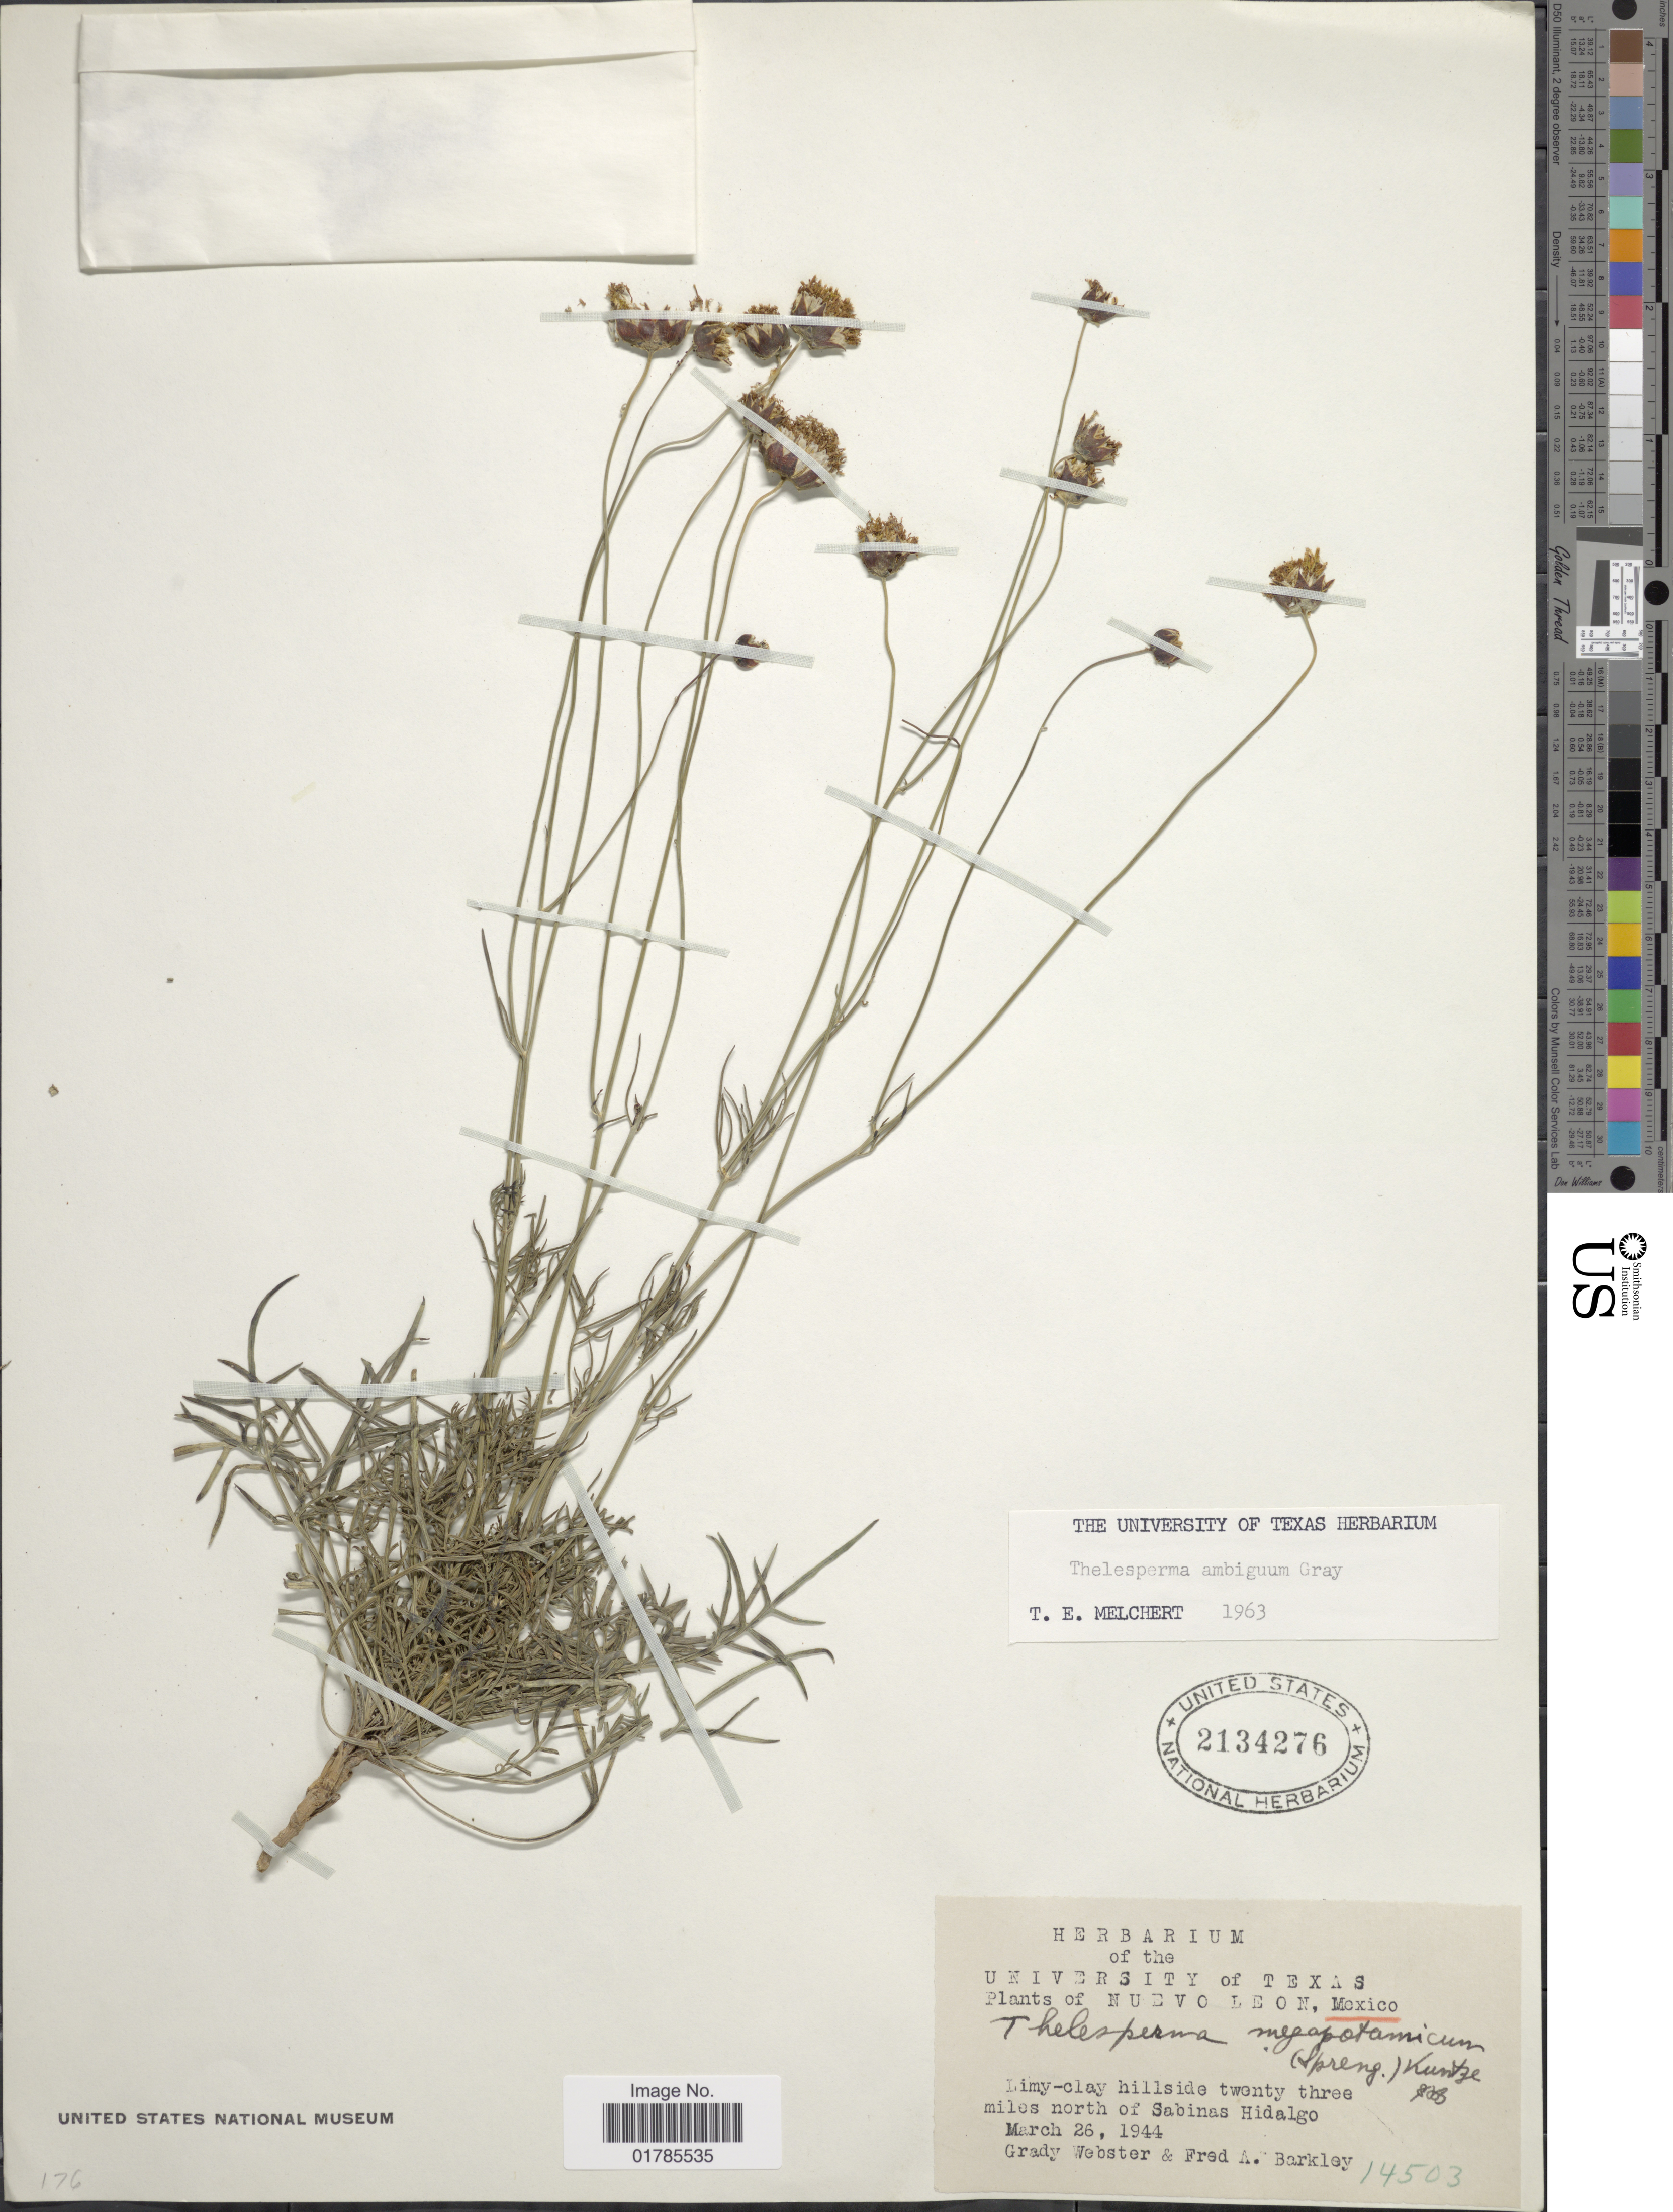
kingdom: Plantae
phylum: Tracheophyta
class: Magnoliopsida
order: Asterales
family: Asteraceae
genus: Thelesperma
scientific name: Thelesperma ambiguum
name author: A. Gray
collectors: G. L. Webster & F. A. Barkley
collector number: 14503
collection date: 1944-03-26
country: Mexico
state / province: Nuevo León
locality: Twenty three miles north of Sabinas Hidalgo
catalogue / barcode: US 2134276